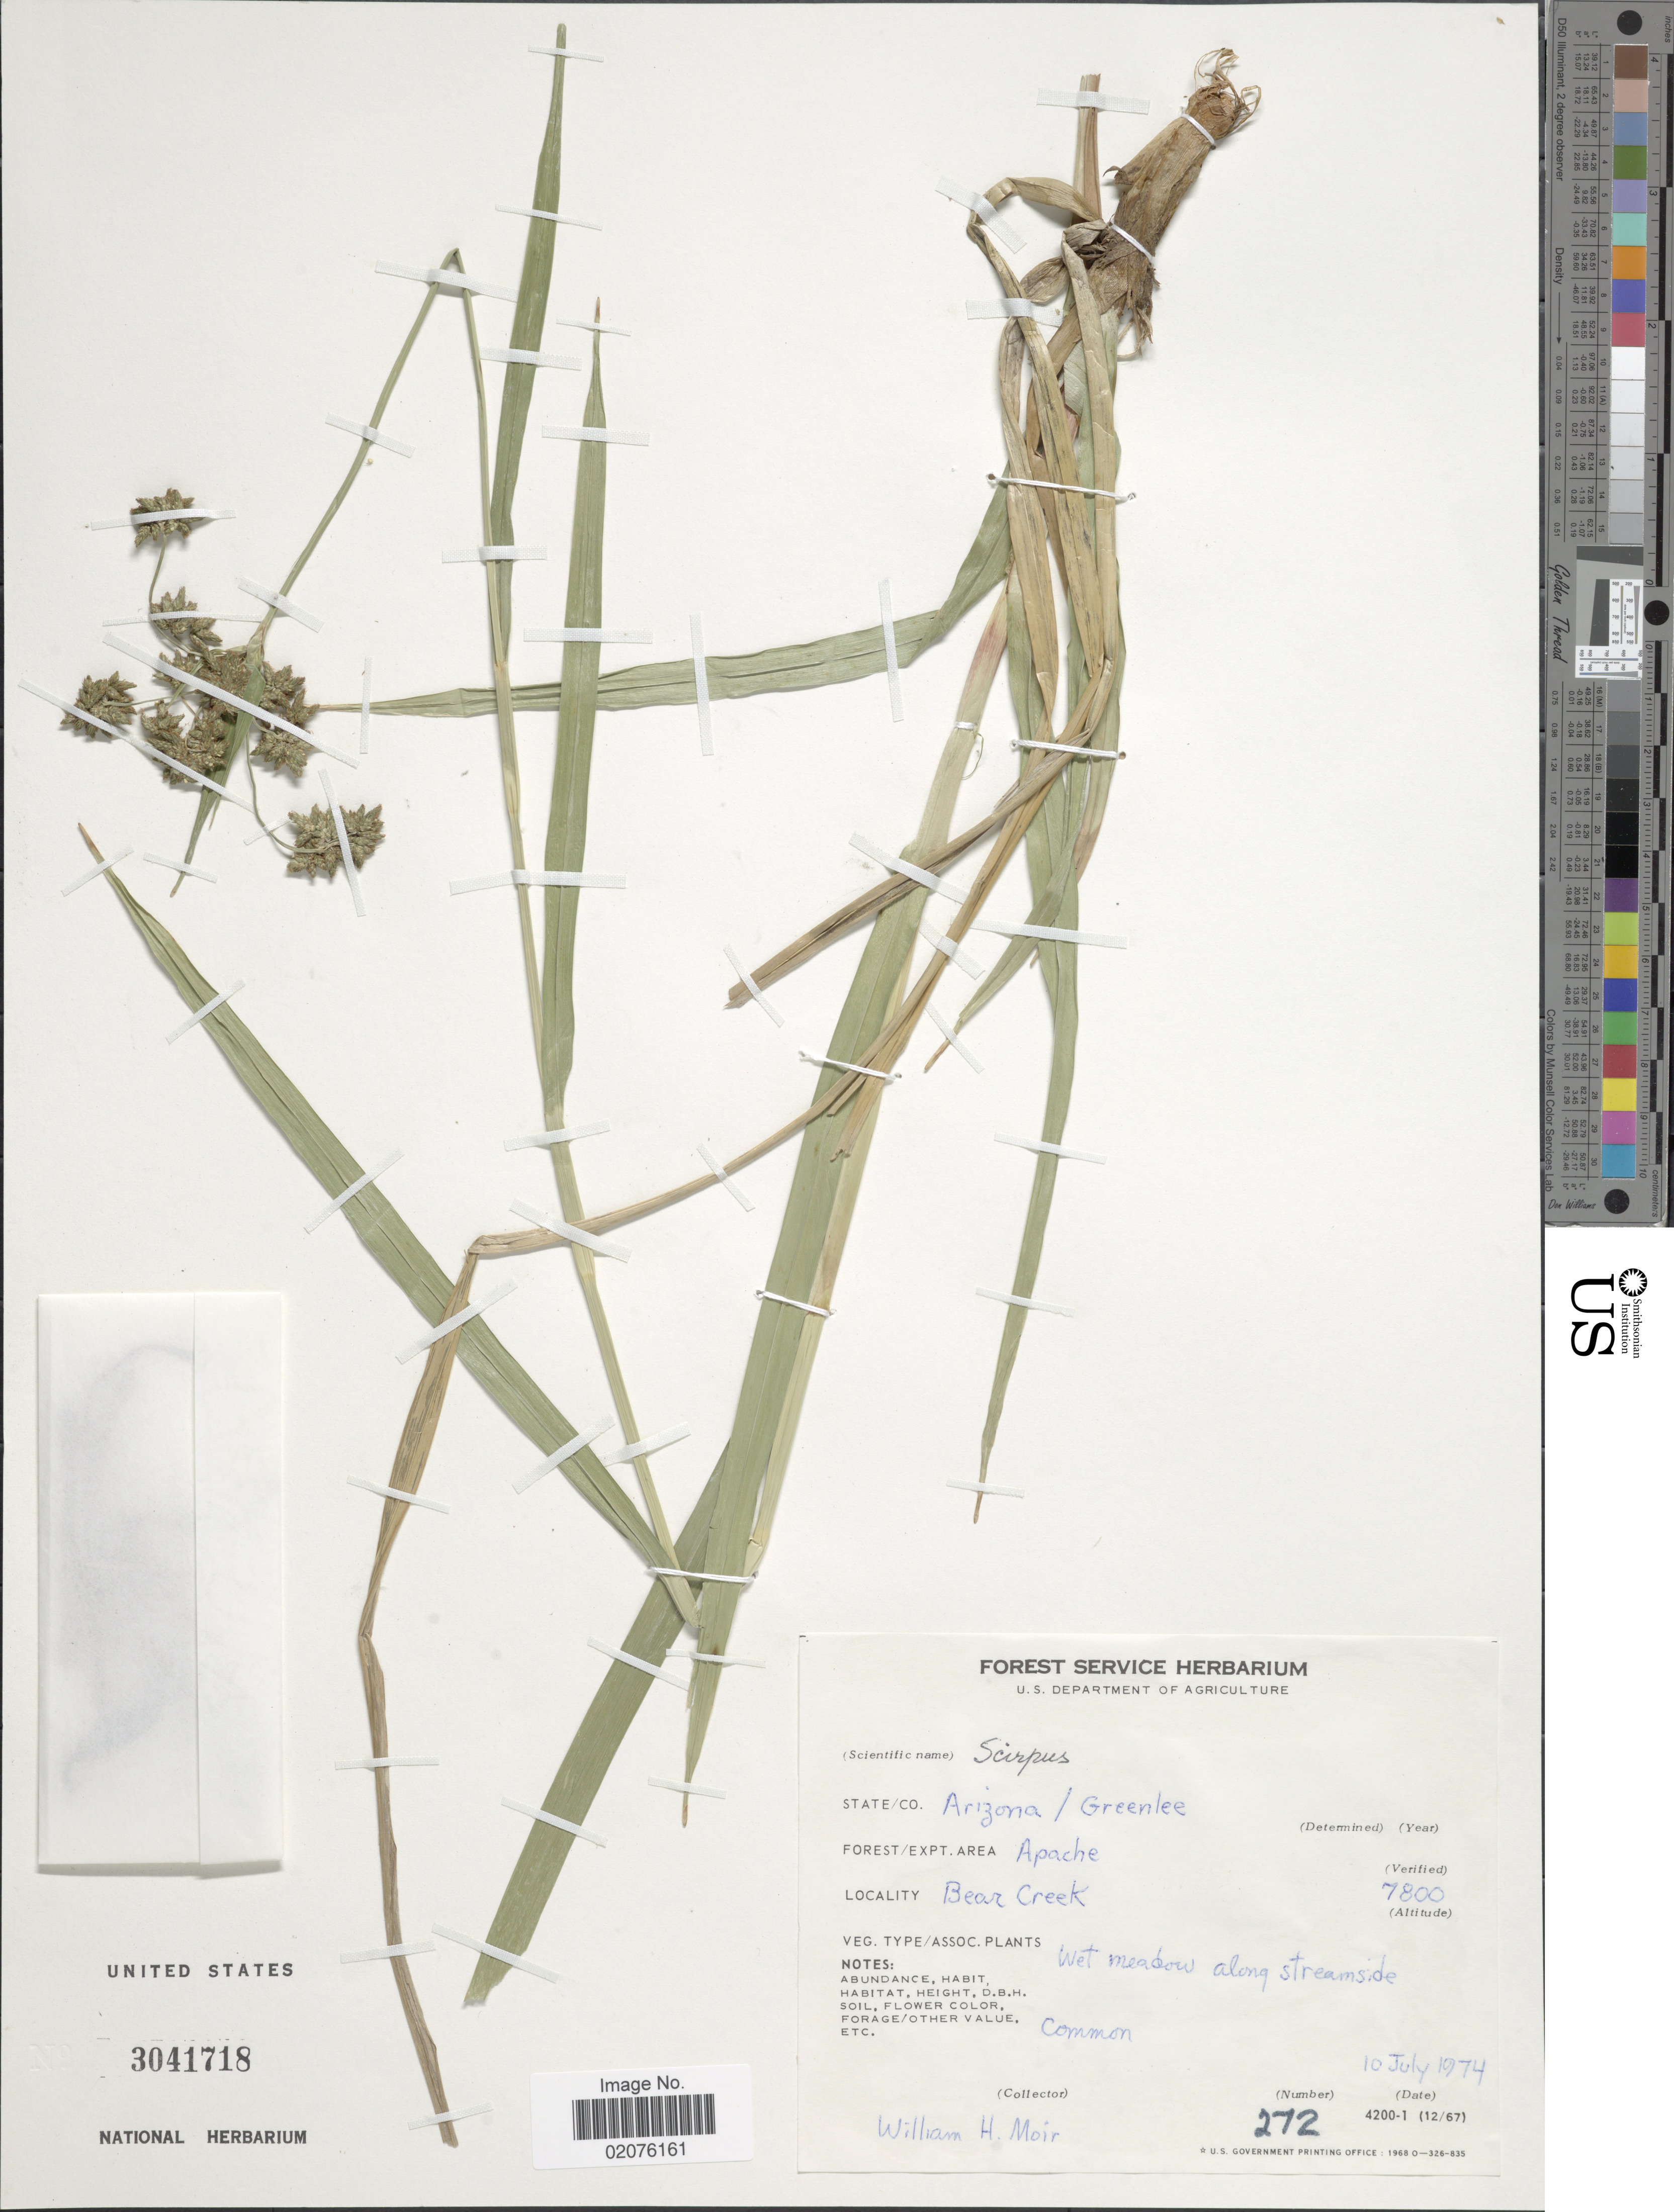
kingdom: Plantae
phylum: Tracheophyta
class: Liliopsida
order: Poales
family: Cyperaceae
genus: Scirpus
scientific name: Scirpus microcarpus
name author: J. Presl & C. Presl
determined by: Strong, Mark T., (BOT), Smithsonian Institution - National Museum of Natural History (UNITED STATES)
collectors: W. Moir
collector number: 272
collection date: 1974-07-10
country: United States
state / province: Arizona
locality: Greenle, Apache. Bear Creek.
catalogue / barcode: US 3041718